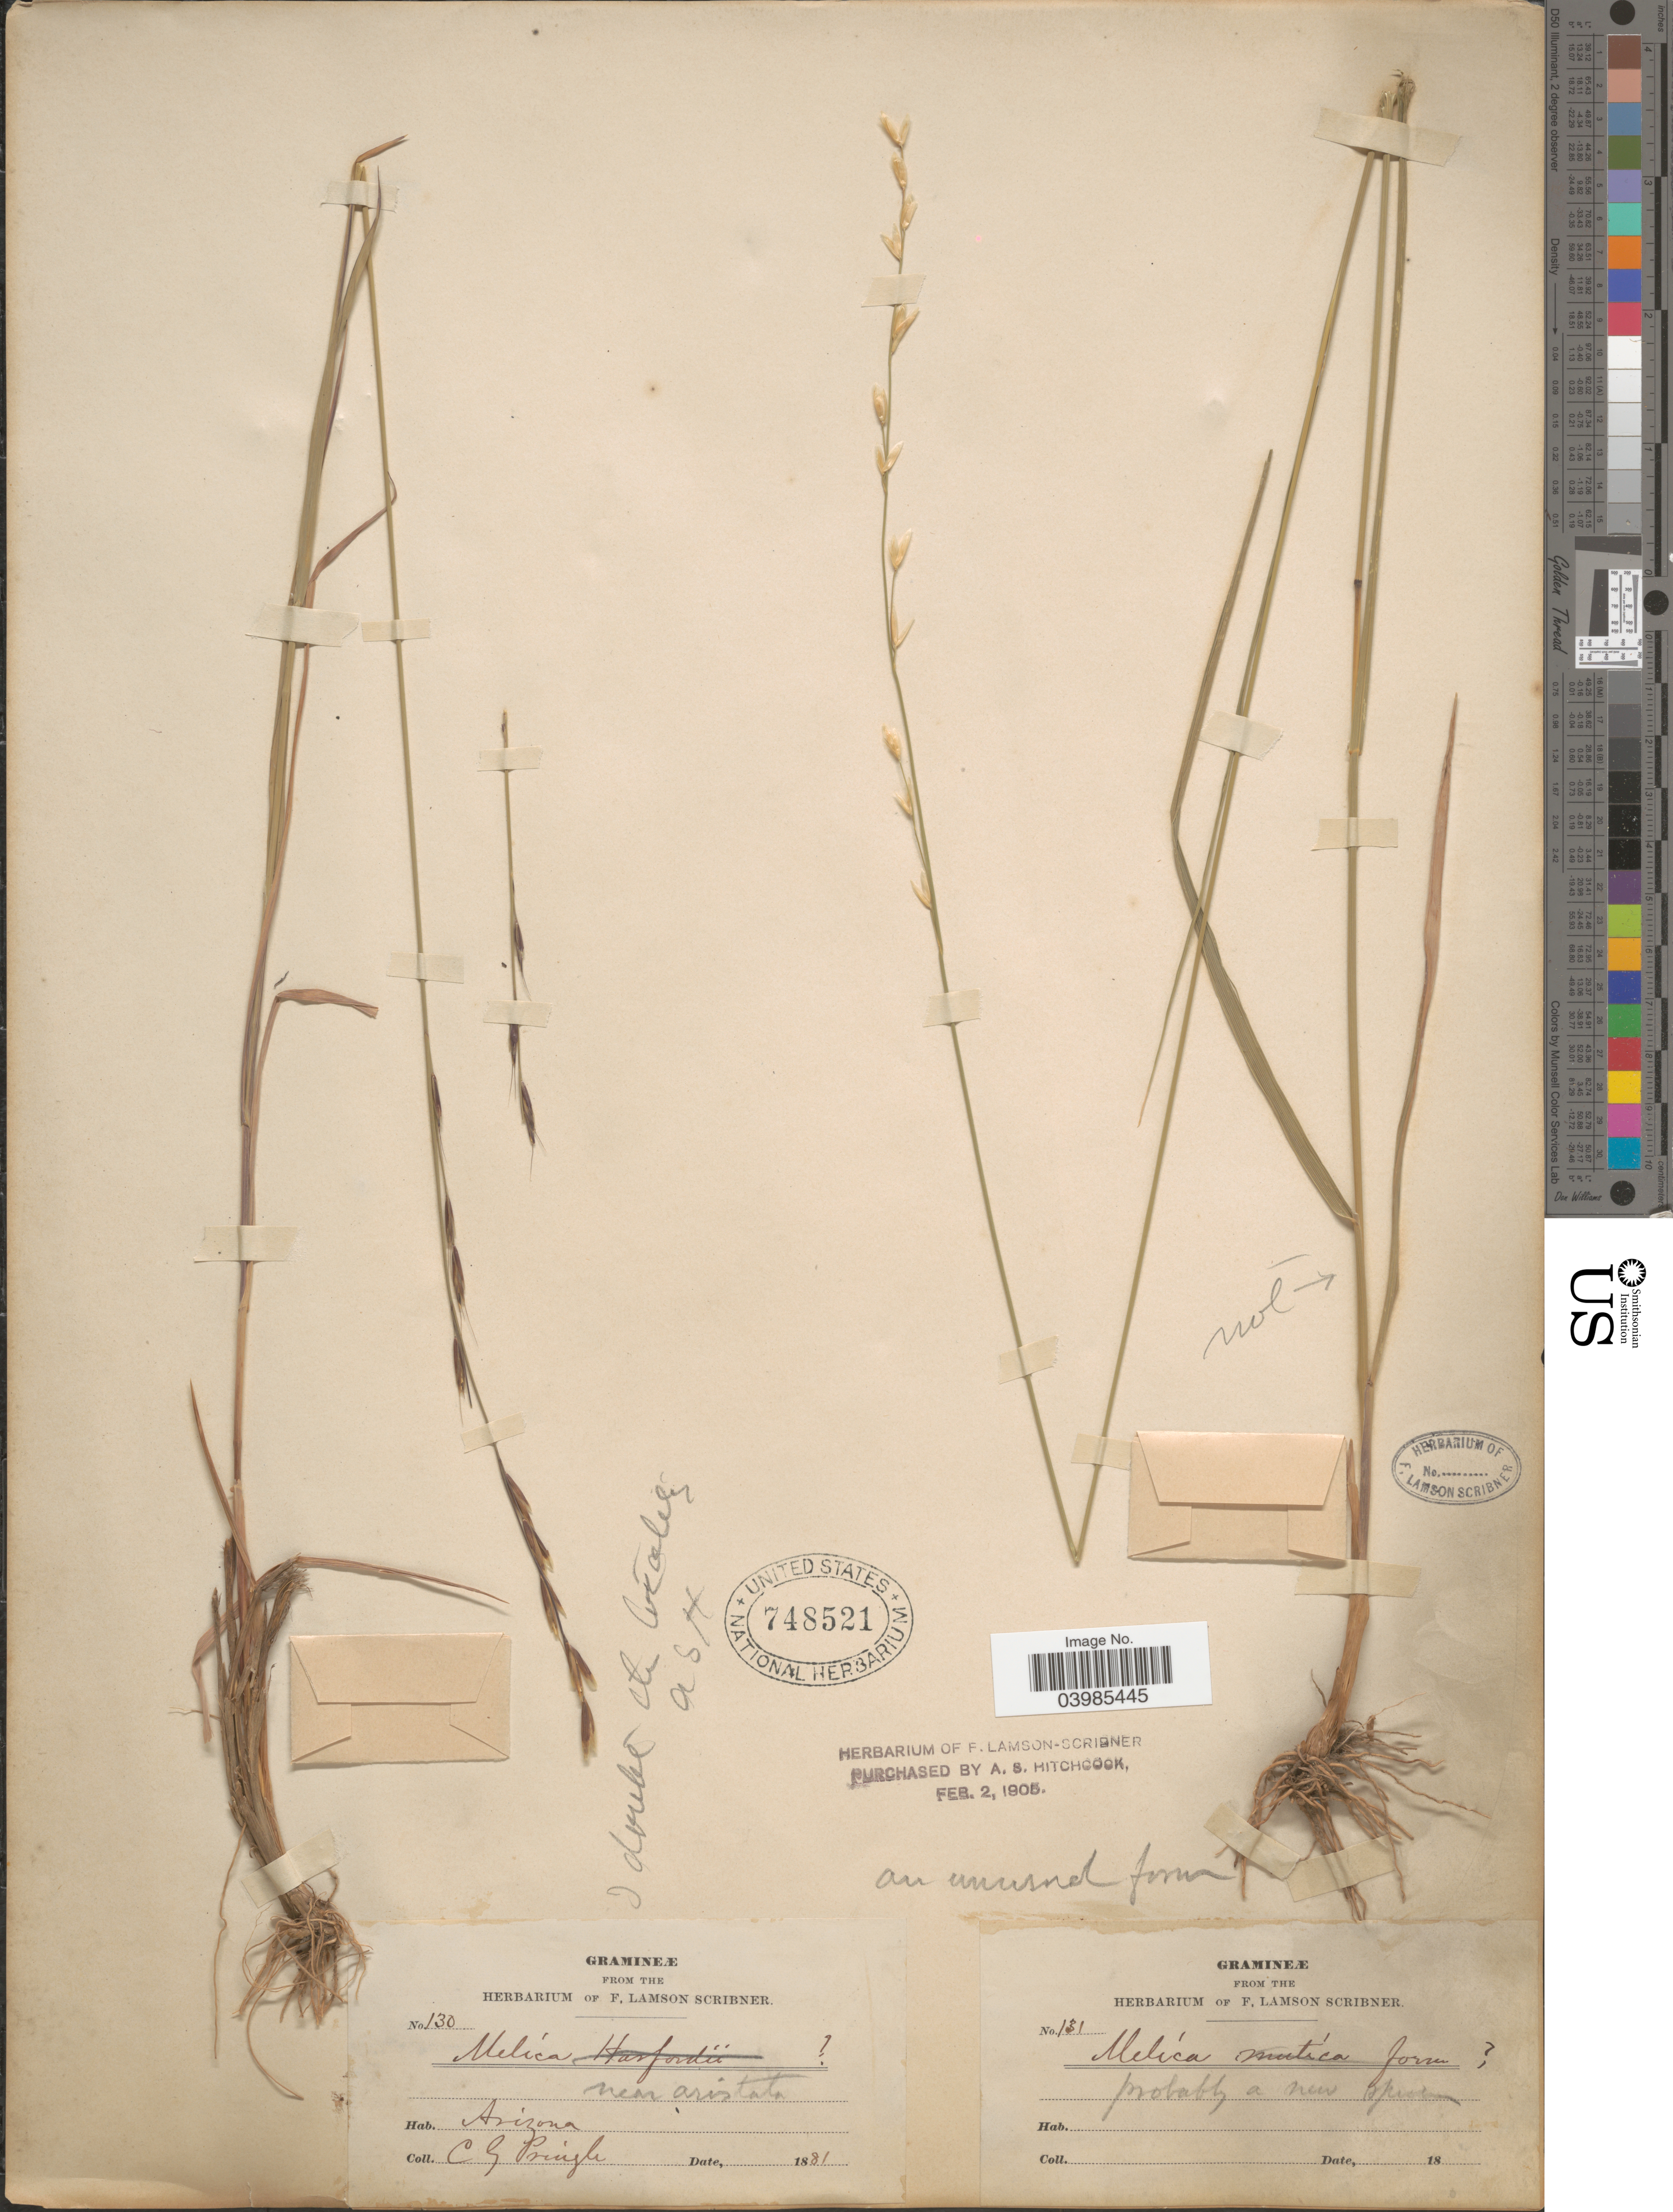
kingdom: Plantae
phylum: Tracheophyta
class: Liliopsida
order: Poales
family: Poaceae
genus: Melica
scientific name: Melica aristata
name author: Thurb. ex Bol.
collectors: ex herb. F. Lamson Scribner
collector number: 131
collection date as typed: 18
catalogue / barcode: US 748521-2